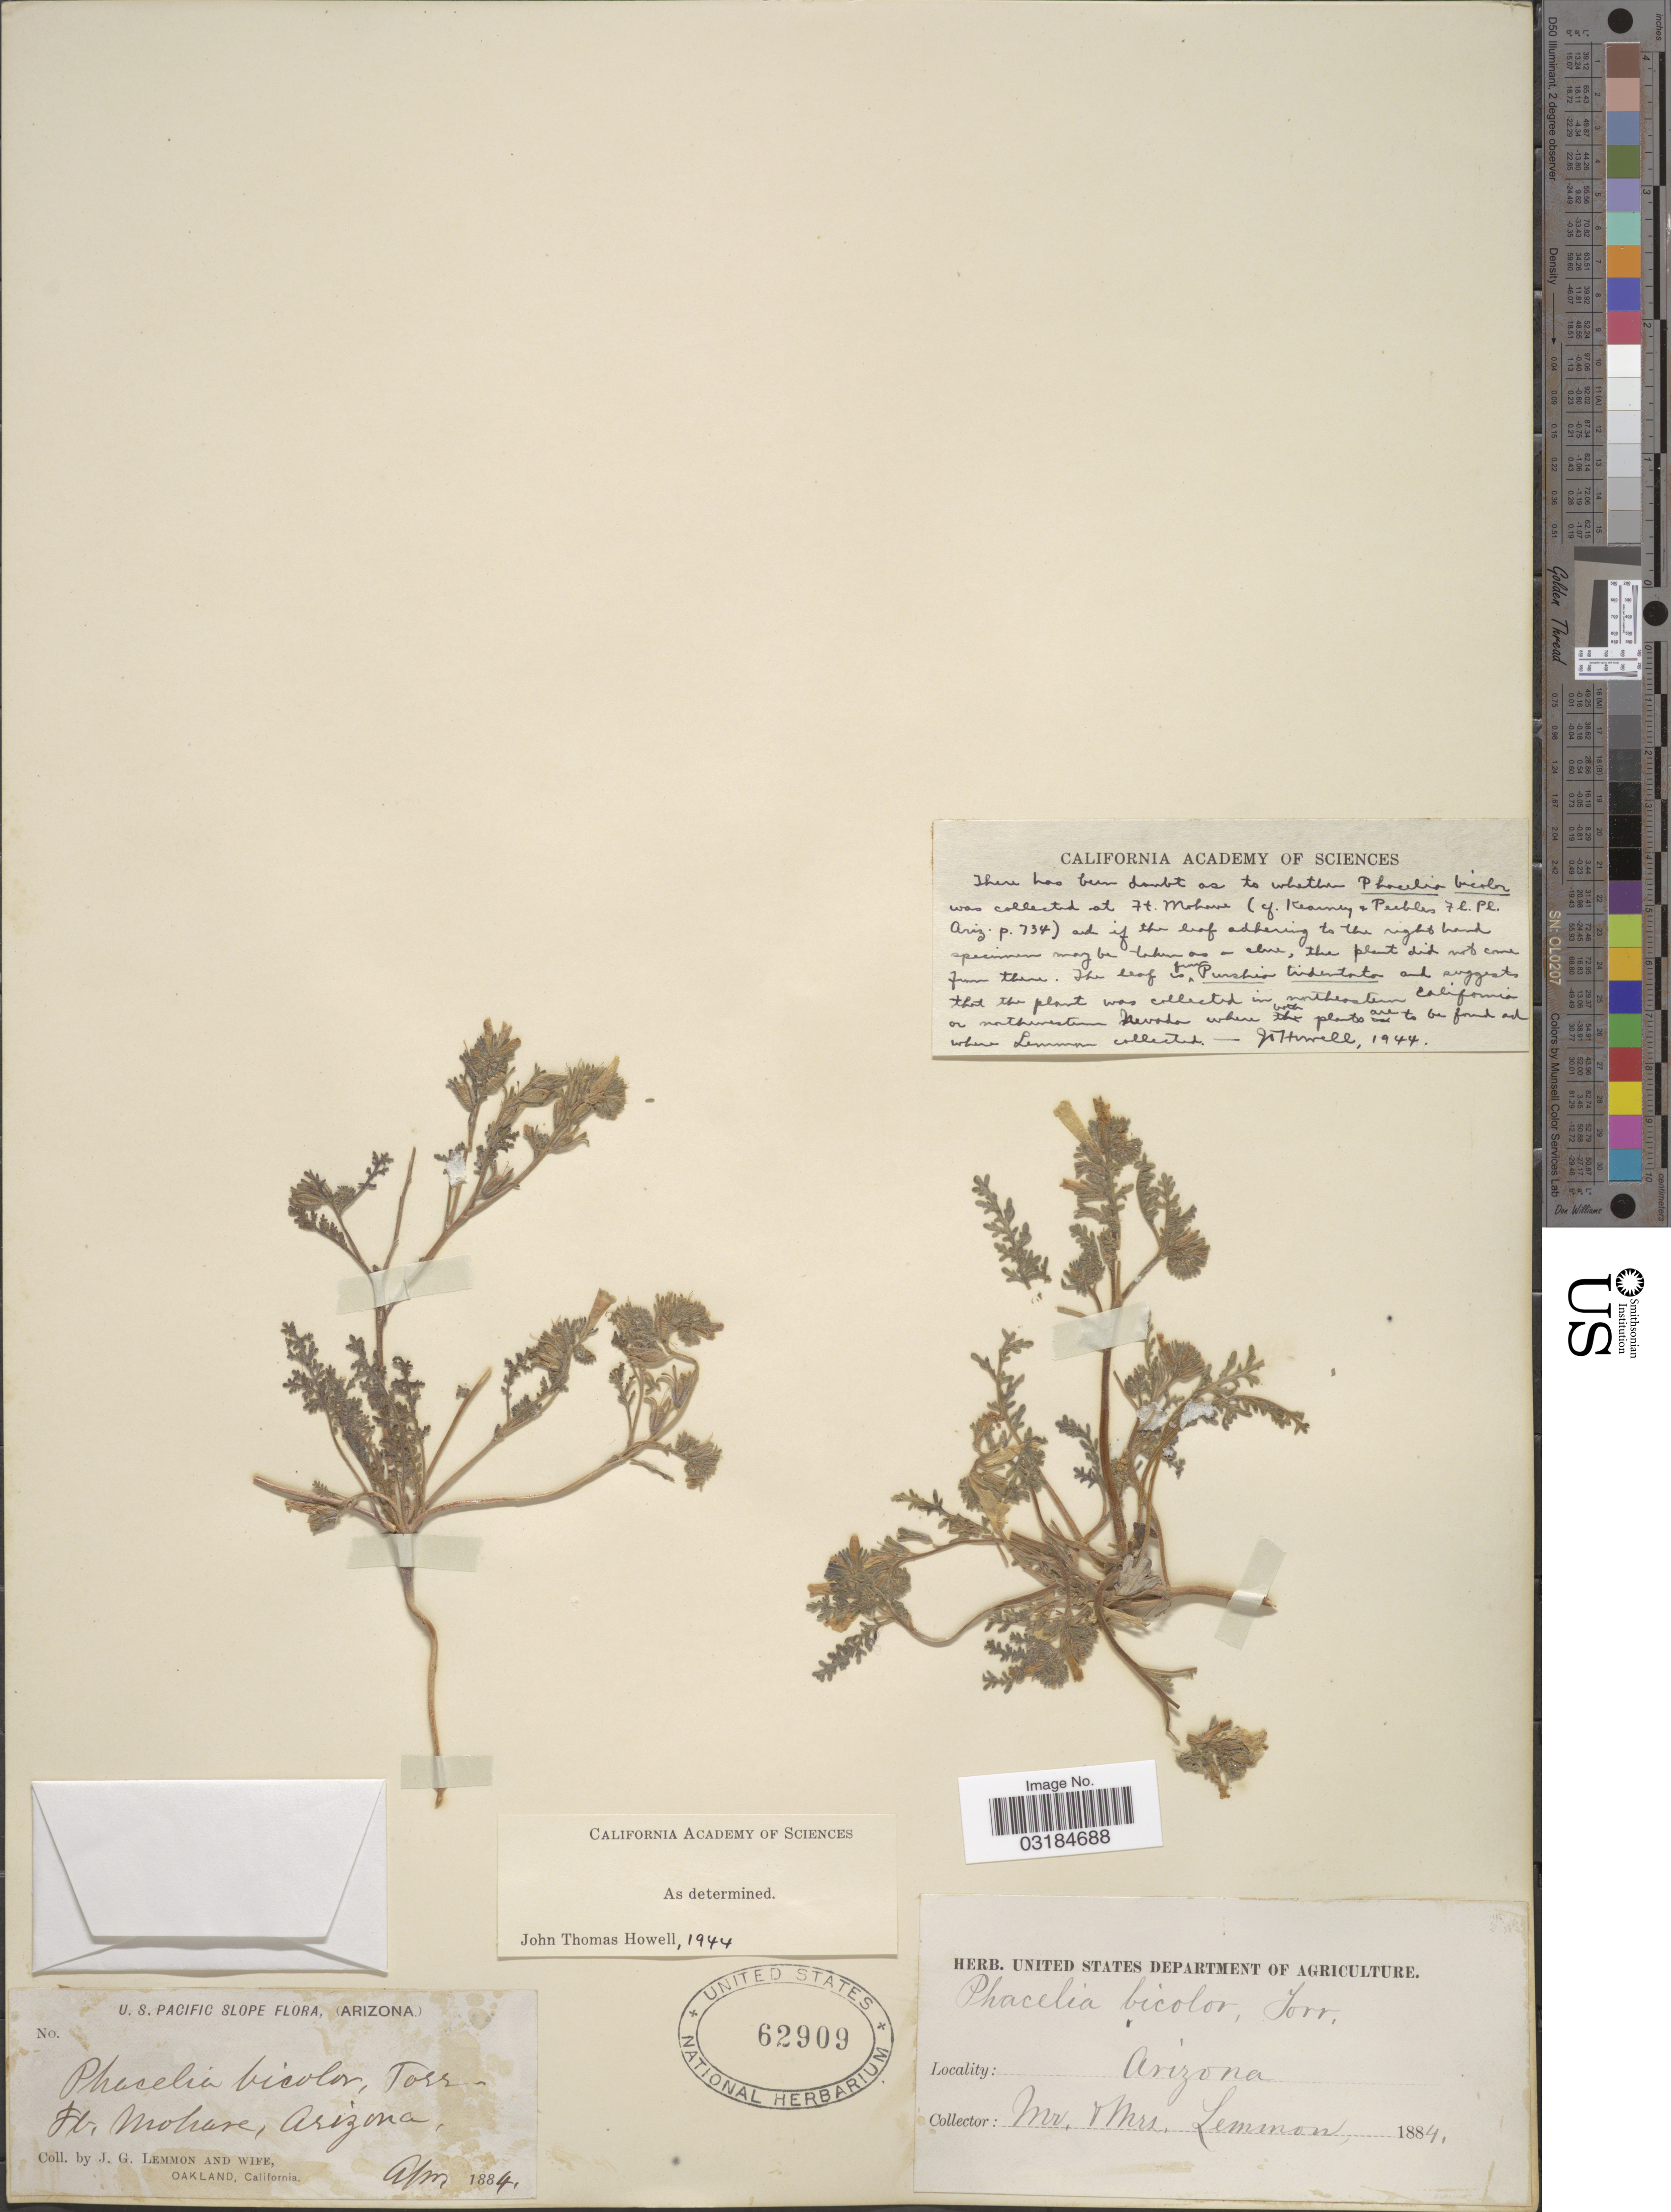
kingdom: Plantae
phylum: Tracheophyta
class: Magnoliopsida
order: Boraginales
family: Hydrophyllaceae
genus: Phacelia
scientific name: Phacelia bicolor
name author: Torr. in C. King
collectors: J. Lemmon & Mrs. J. G. Lemmon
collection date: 1884-04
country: United States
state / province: Arizona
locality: U.S. Pacific Slope, Ft Mohave.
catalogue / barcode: US 62909